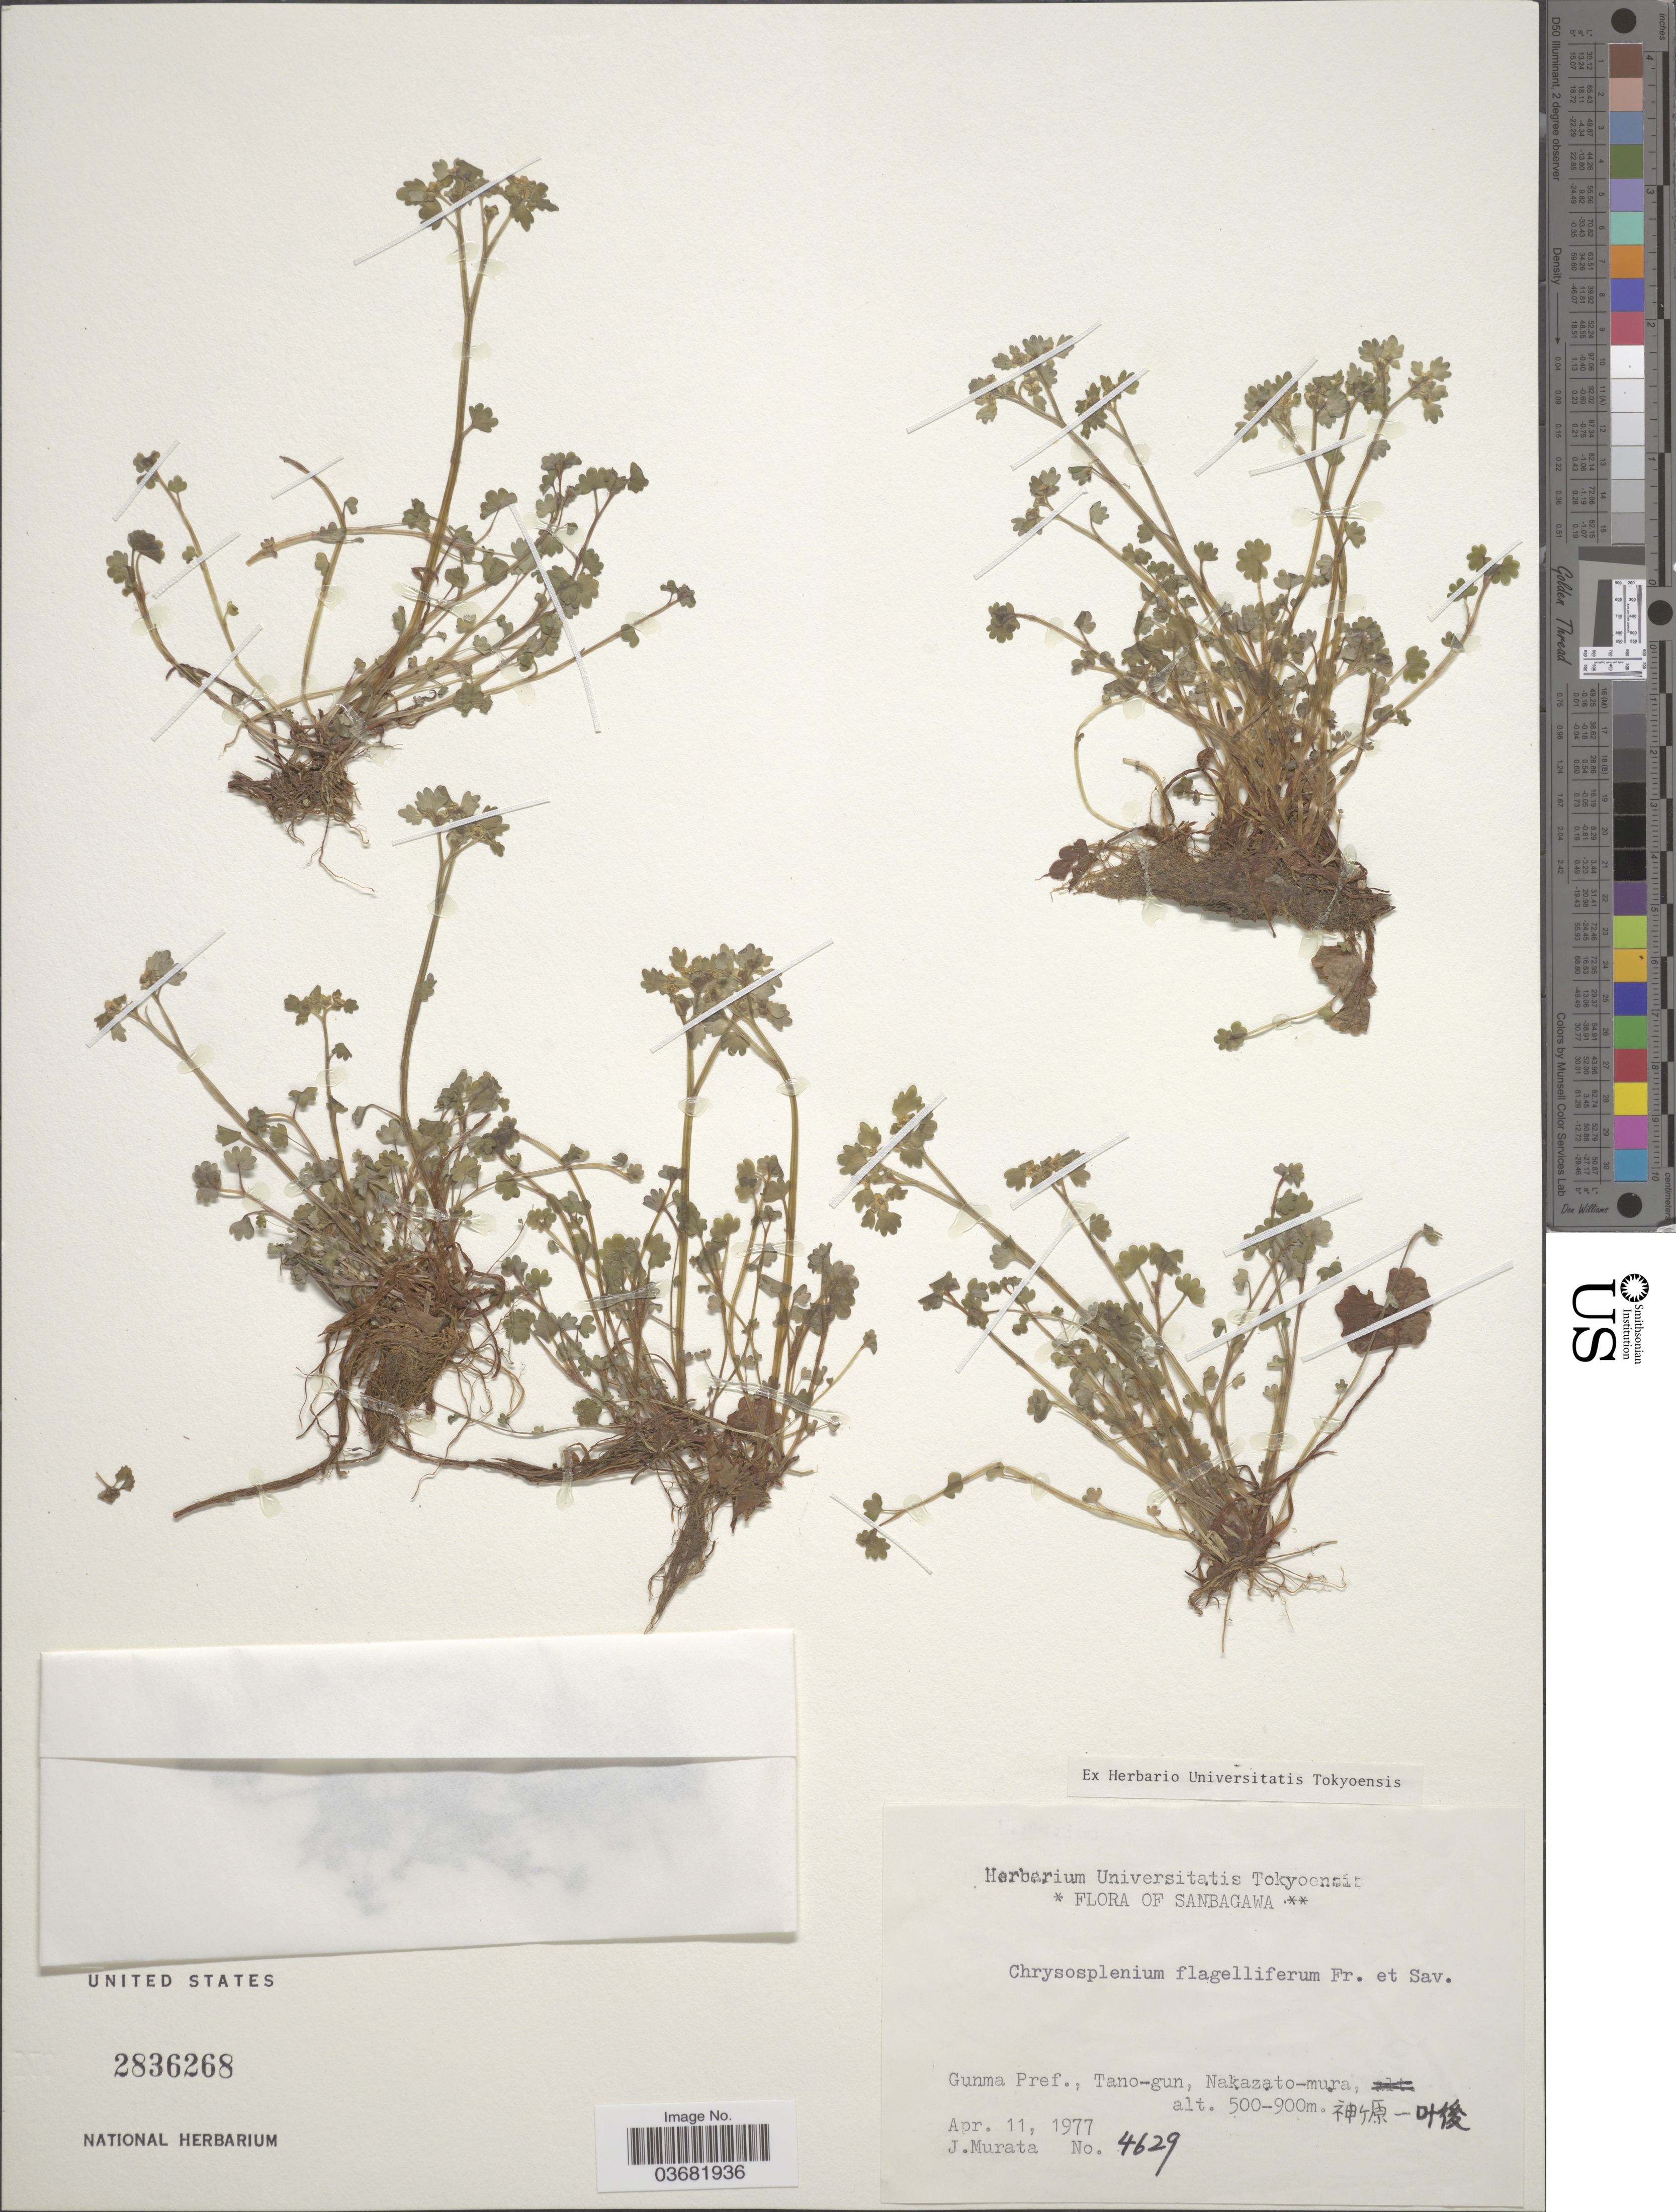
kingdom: Plantae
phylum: Tracheophyta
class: Magnoliopsida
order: Saxifragales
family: Saxifragaceae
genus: Chrysosplenium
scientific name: Chrysosplenium flagelliferum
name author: F. Schmidt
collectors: J. Murata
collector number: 4629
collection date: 1977-04-11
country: Japan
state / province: Gunma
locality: Sanbagawa. Gunma Pref., Tano-gun, Nakazato-mura.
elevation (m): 500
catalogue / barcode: US 2836268